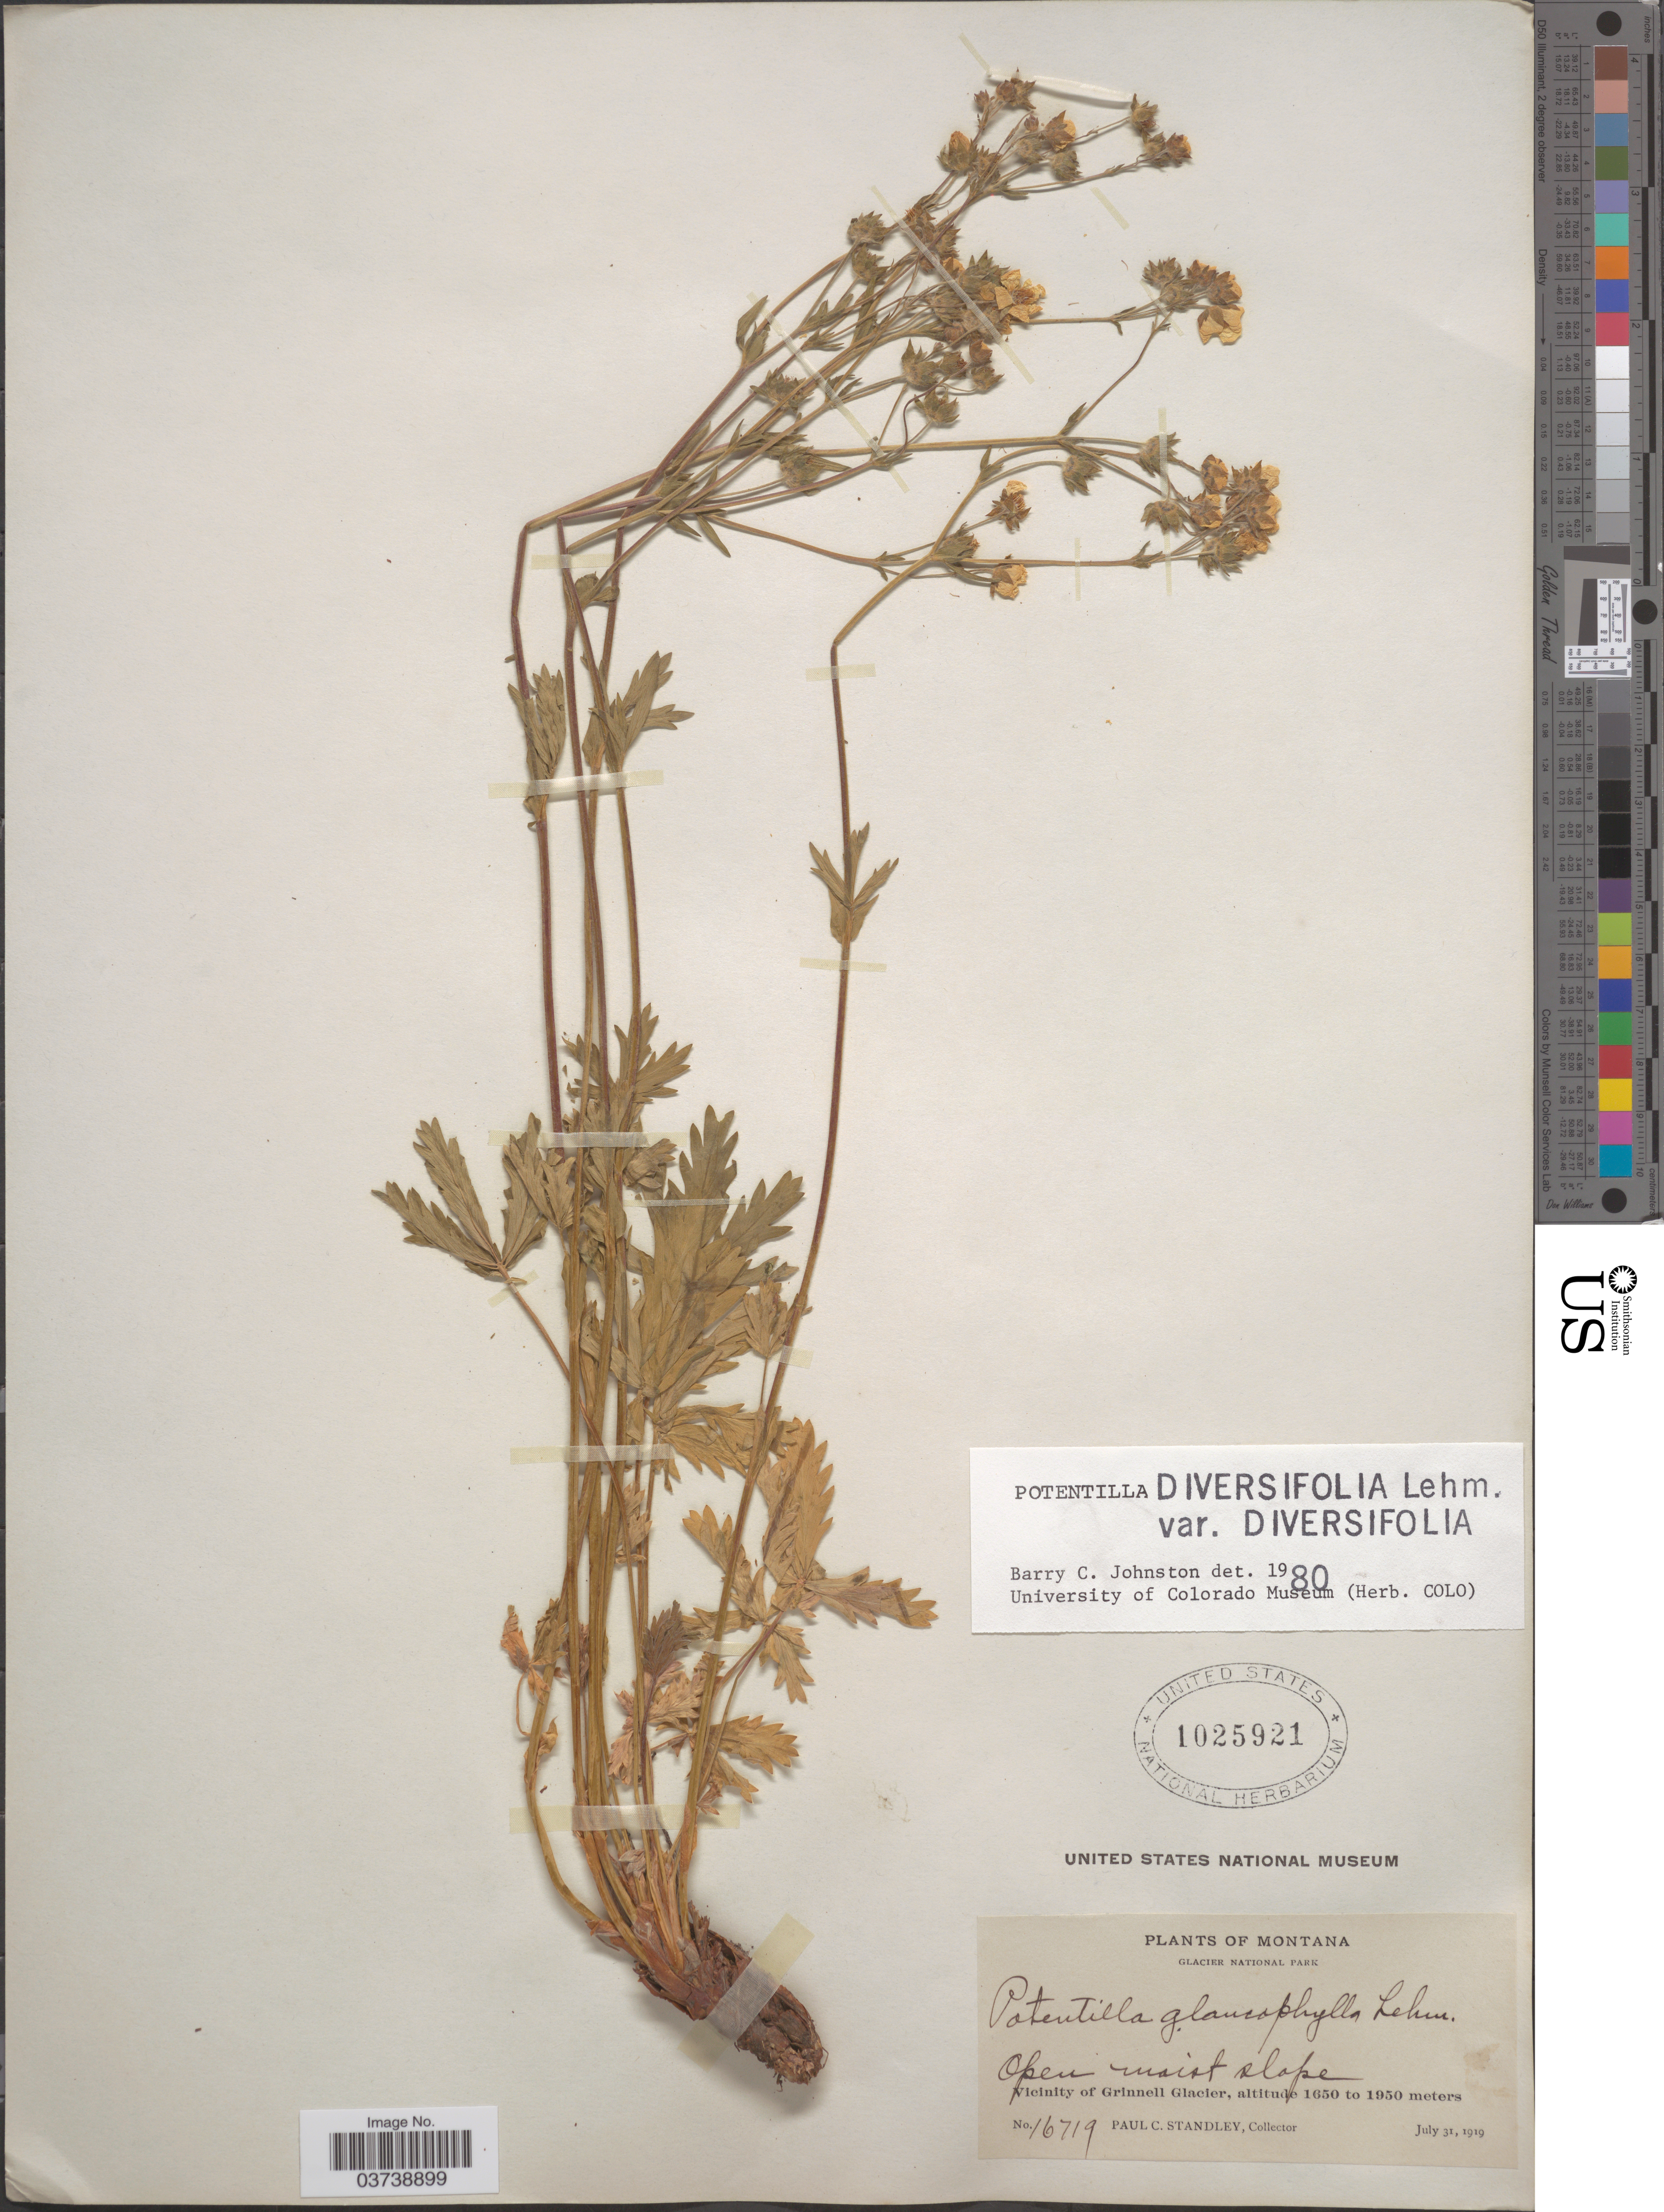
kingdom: Plantae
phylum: Tracheophyta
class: Magnoliopsida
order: Rosales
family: Rosaceae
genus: Potentilla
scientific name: Potentilla diversifolia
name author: Lehm.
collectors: P. C. Standley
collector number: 16719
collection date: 1919-07-31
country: United States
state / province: Montana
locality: Glacier National Park. Vicinity of Grinnell Glacier.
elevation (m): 1650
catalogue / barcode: US 1025921